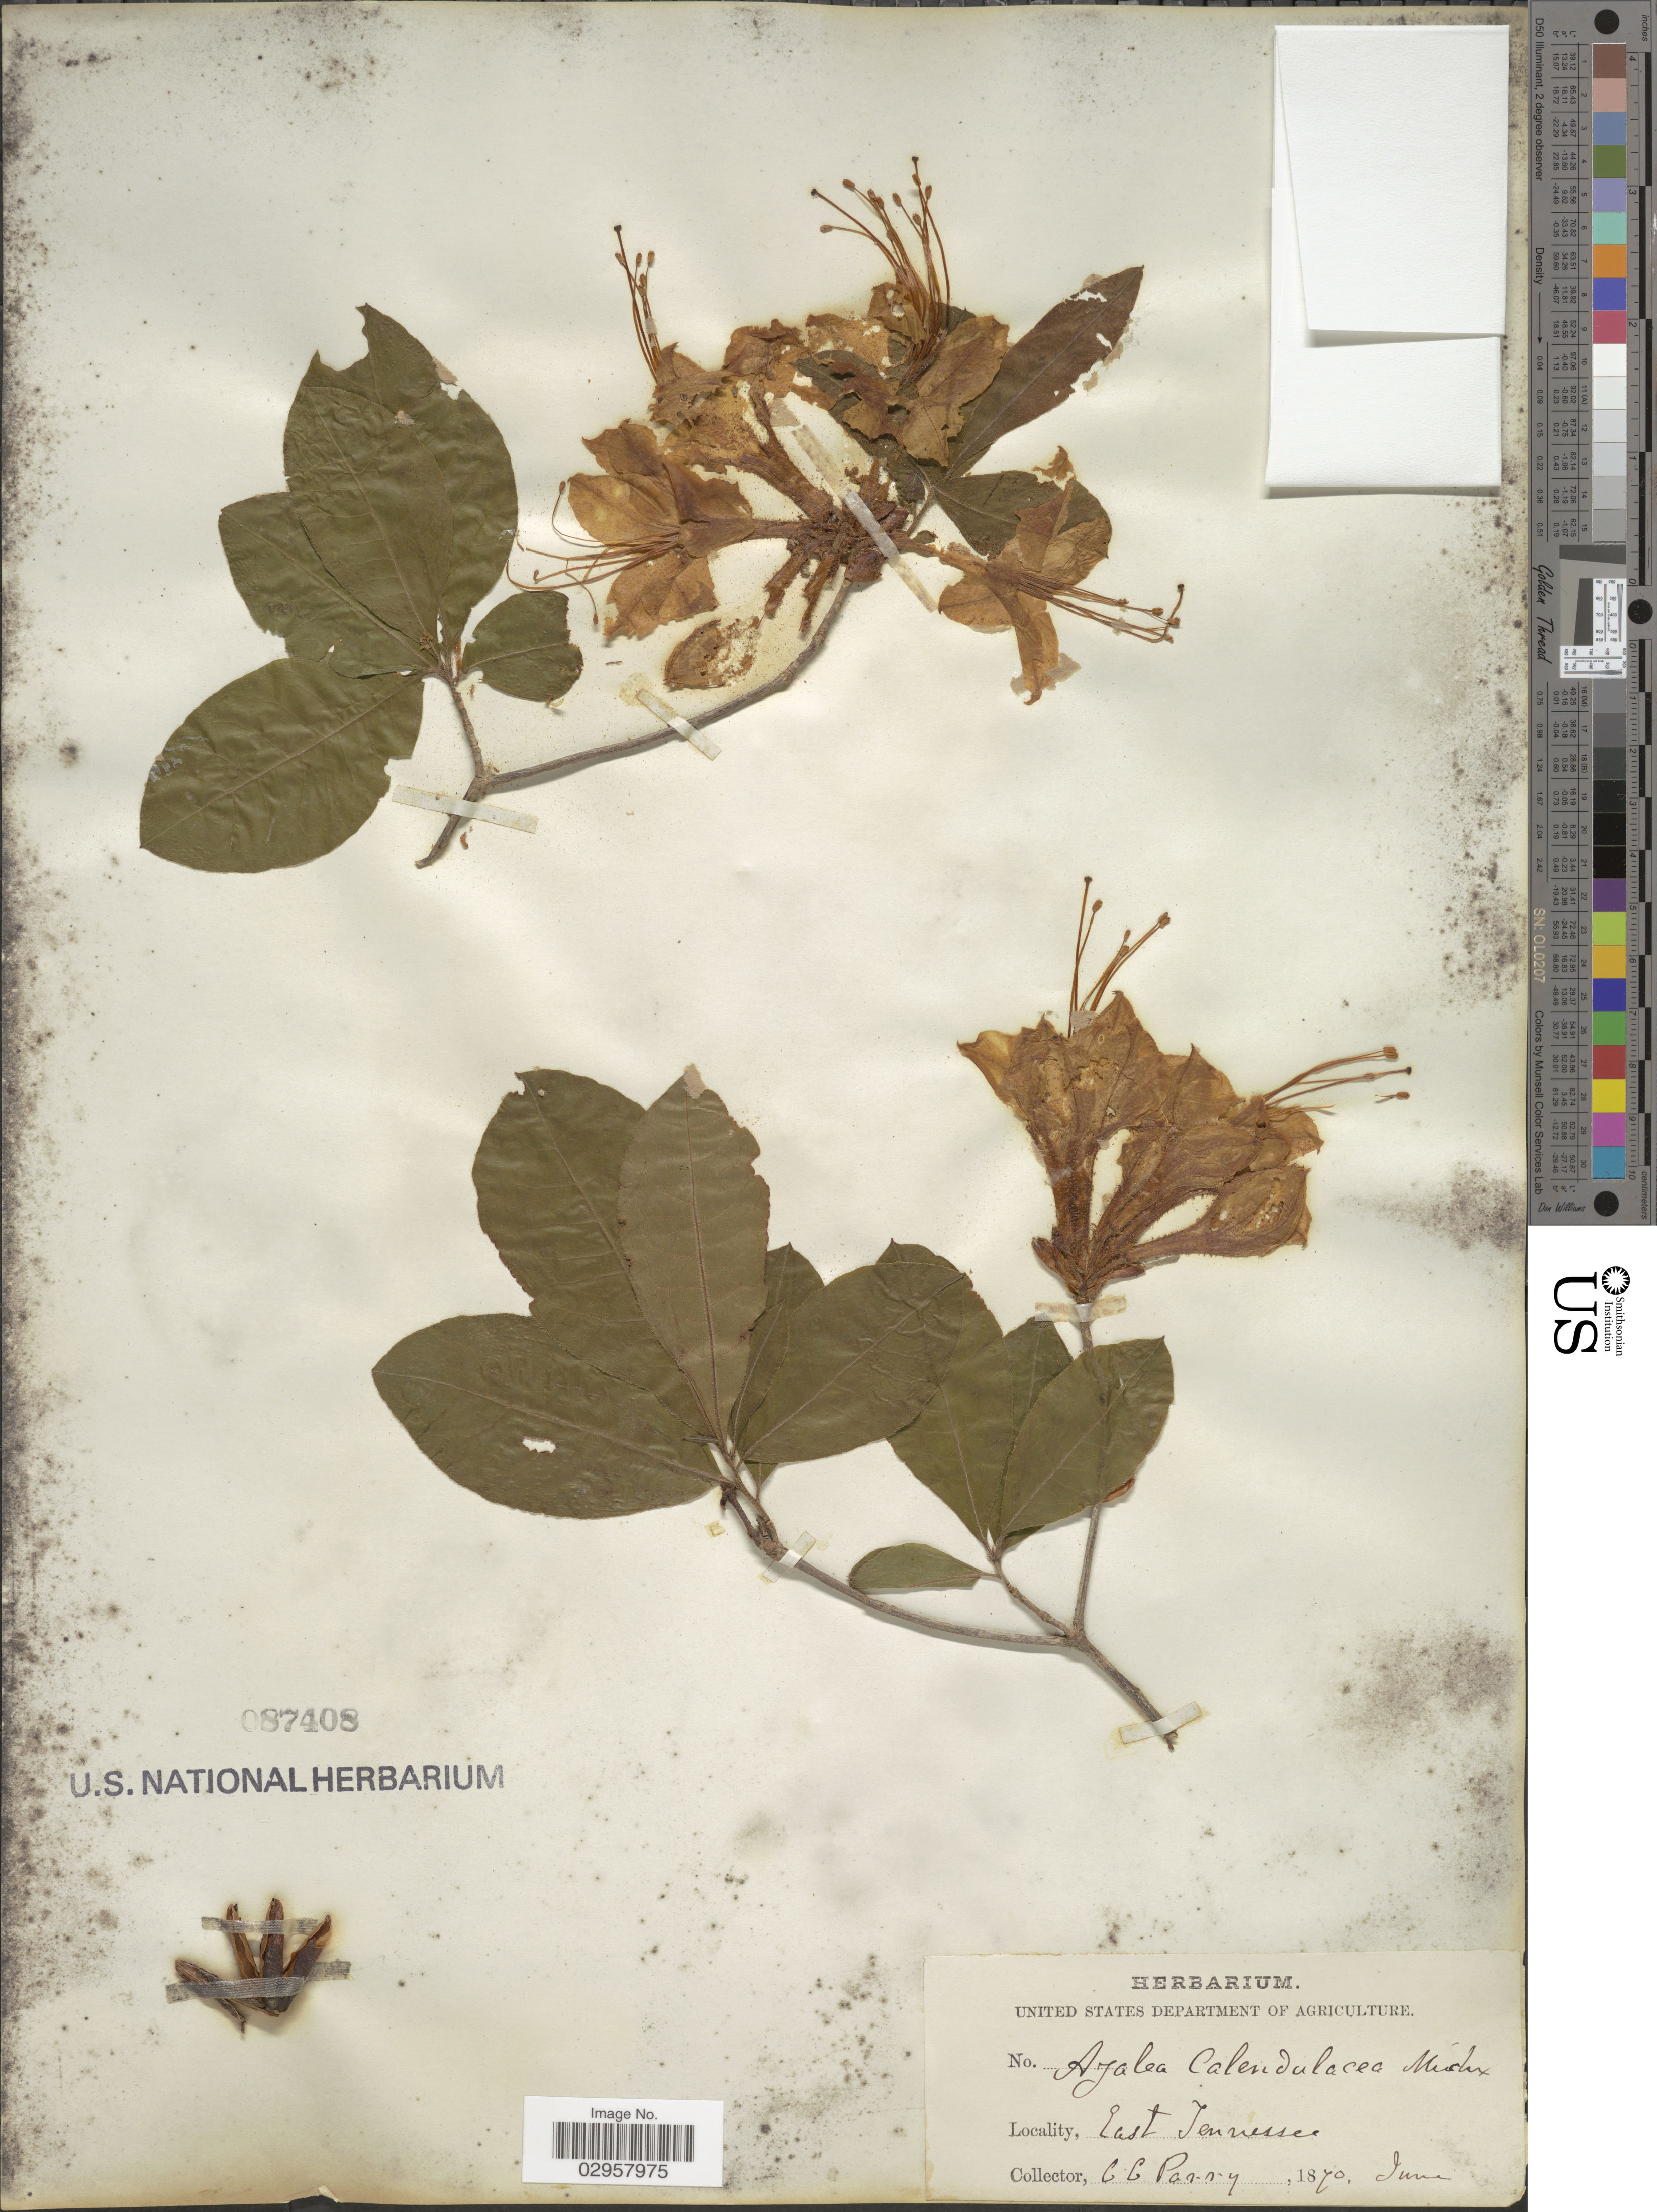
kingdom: Plantae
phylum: Tracheophyta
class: Magnoliopsida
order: Ericales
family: Ericaceae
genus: Rhododendron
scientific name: Rhododendron calendulaceum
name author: (Michx.) Torr.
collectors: C. C. Parry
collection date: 1870-06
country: United States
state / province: Tennessee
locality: East Tennessee.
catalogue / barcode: US 87408